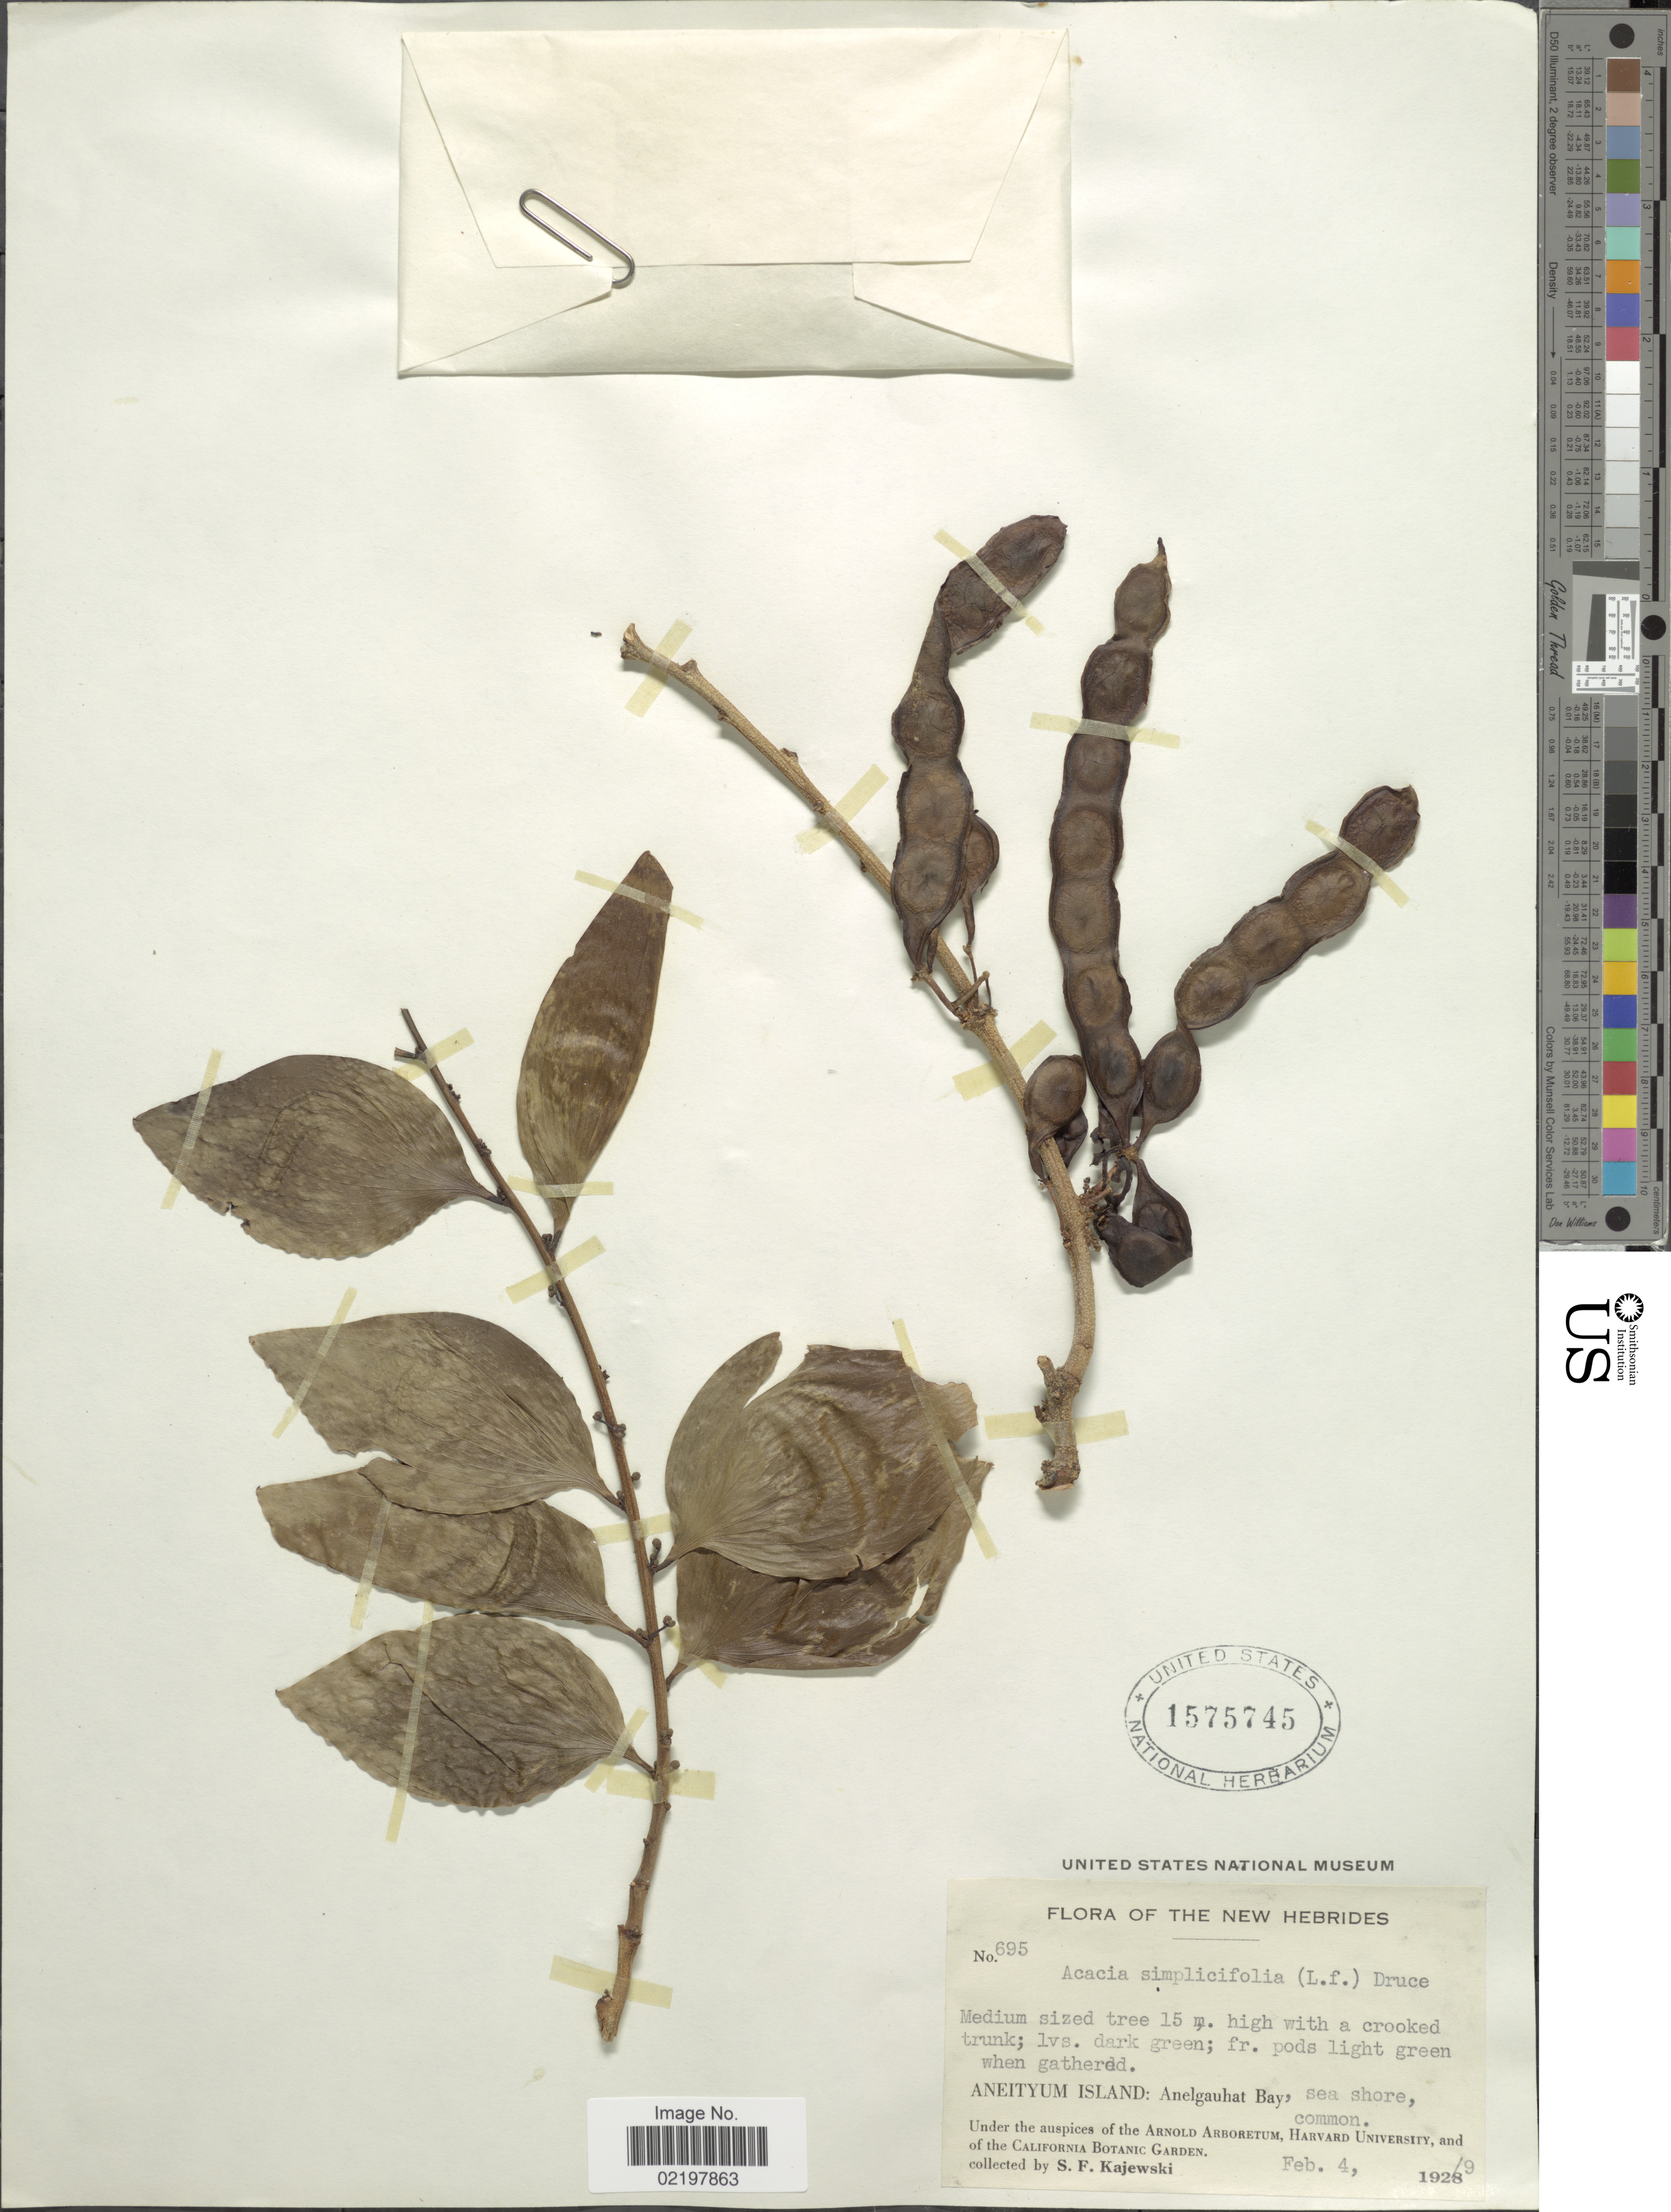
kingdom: Plantae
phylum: Tracheophyta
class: Magnoliopsida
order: Fabales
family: Fabaceae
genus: Acacia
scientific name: Acacia simplicifolia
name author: (L. f.) Schinz & Guillaumin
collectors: S. Kajewski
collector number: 695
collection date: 1928-02-04/1929-02-04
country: Vanuatu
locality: The New Hebrides, Aneityum Island: Anelgauhat Bay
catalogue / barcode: US 1575745